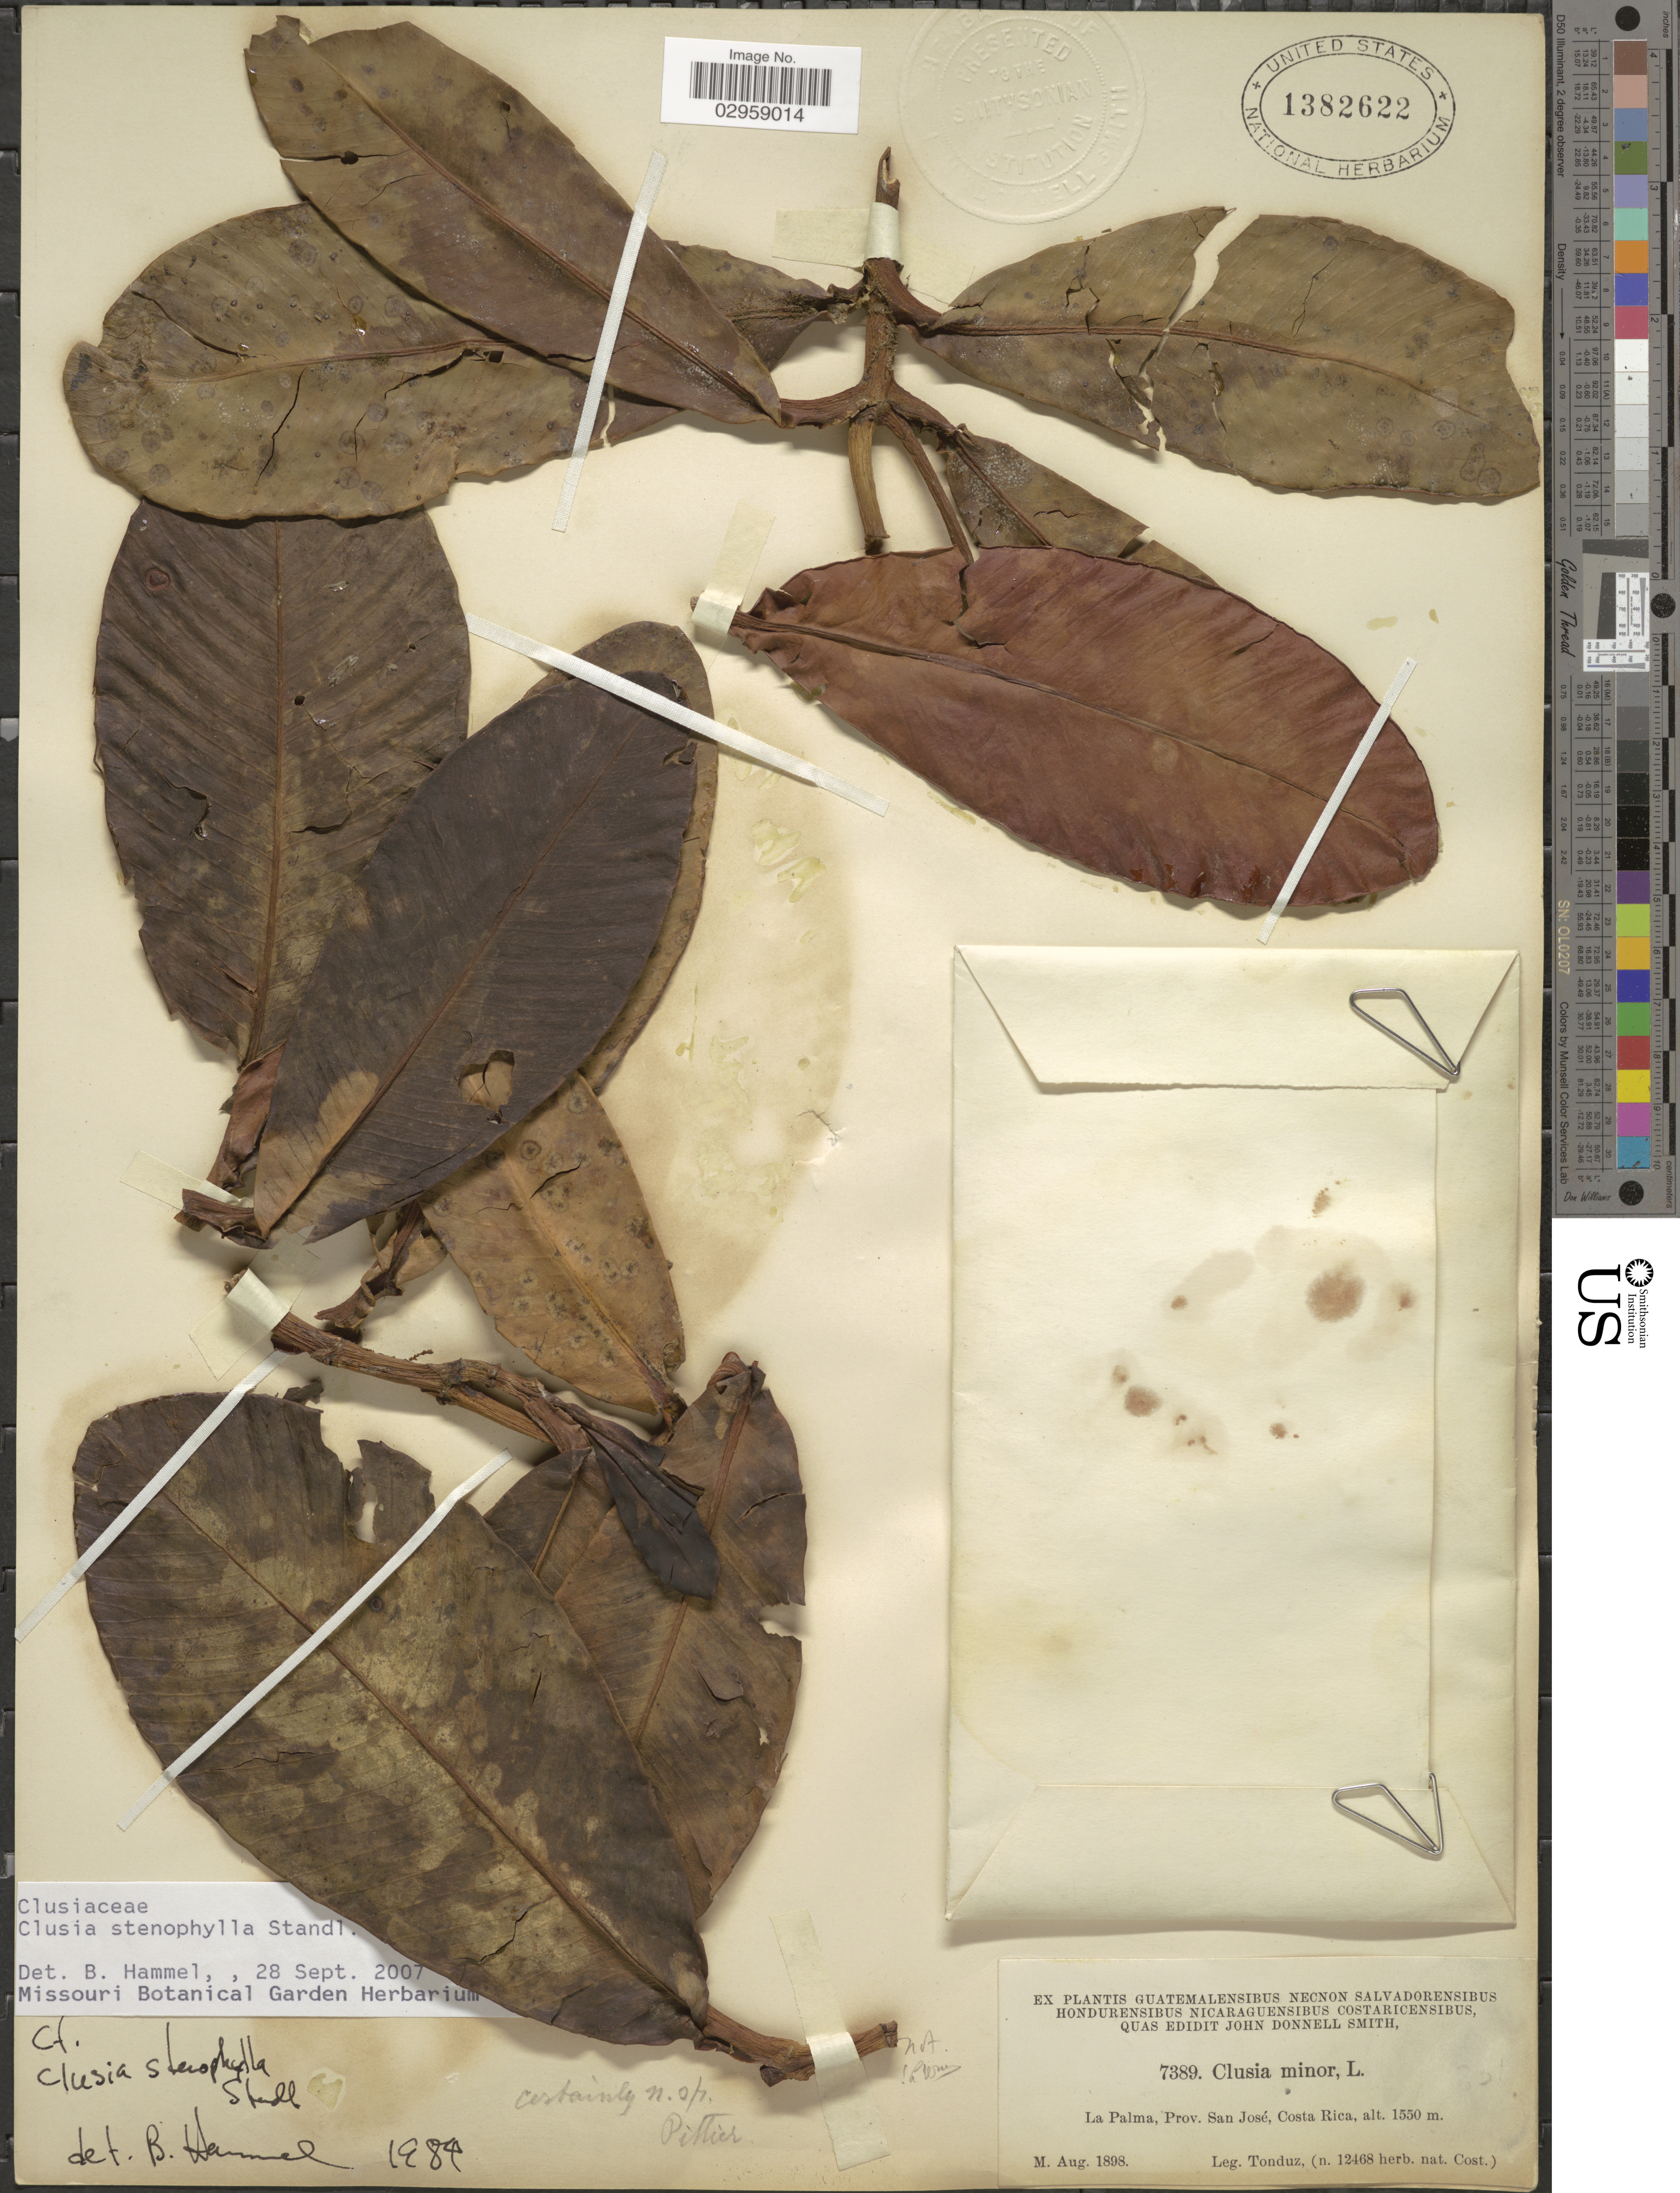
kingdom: Plantae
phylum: Tracheophyta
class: Magnoliopsida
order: Malpighiales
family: Clusiaceae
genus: Clusia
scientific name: Clusia stenophylla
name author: Standl.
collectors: Tonduz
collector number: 7389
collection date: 1898-08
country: Costa Rica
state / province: San José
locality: La Palma.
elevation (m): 1550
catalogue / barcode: US 1382622